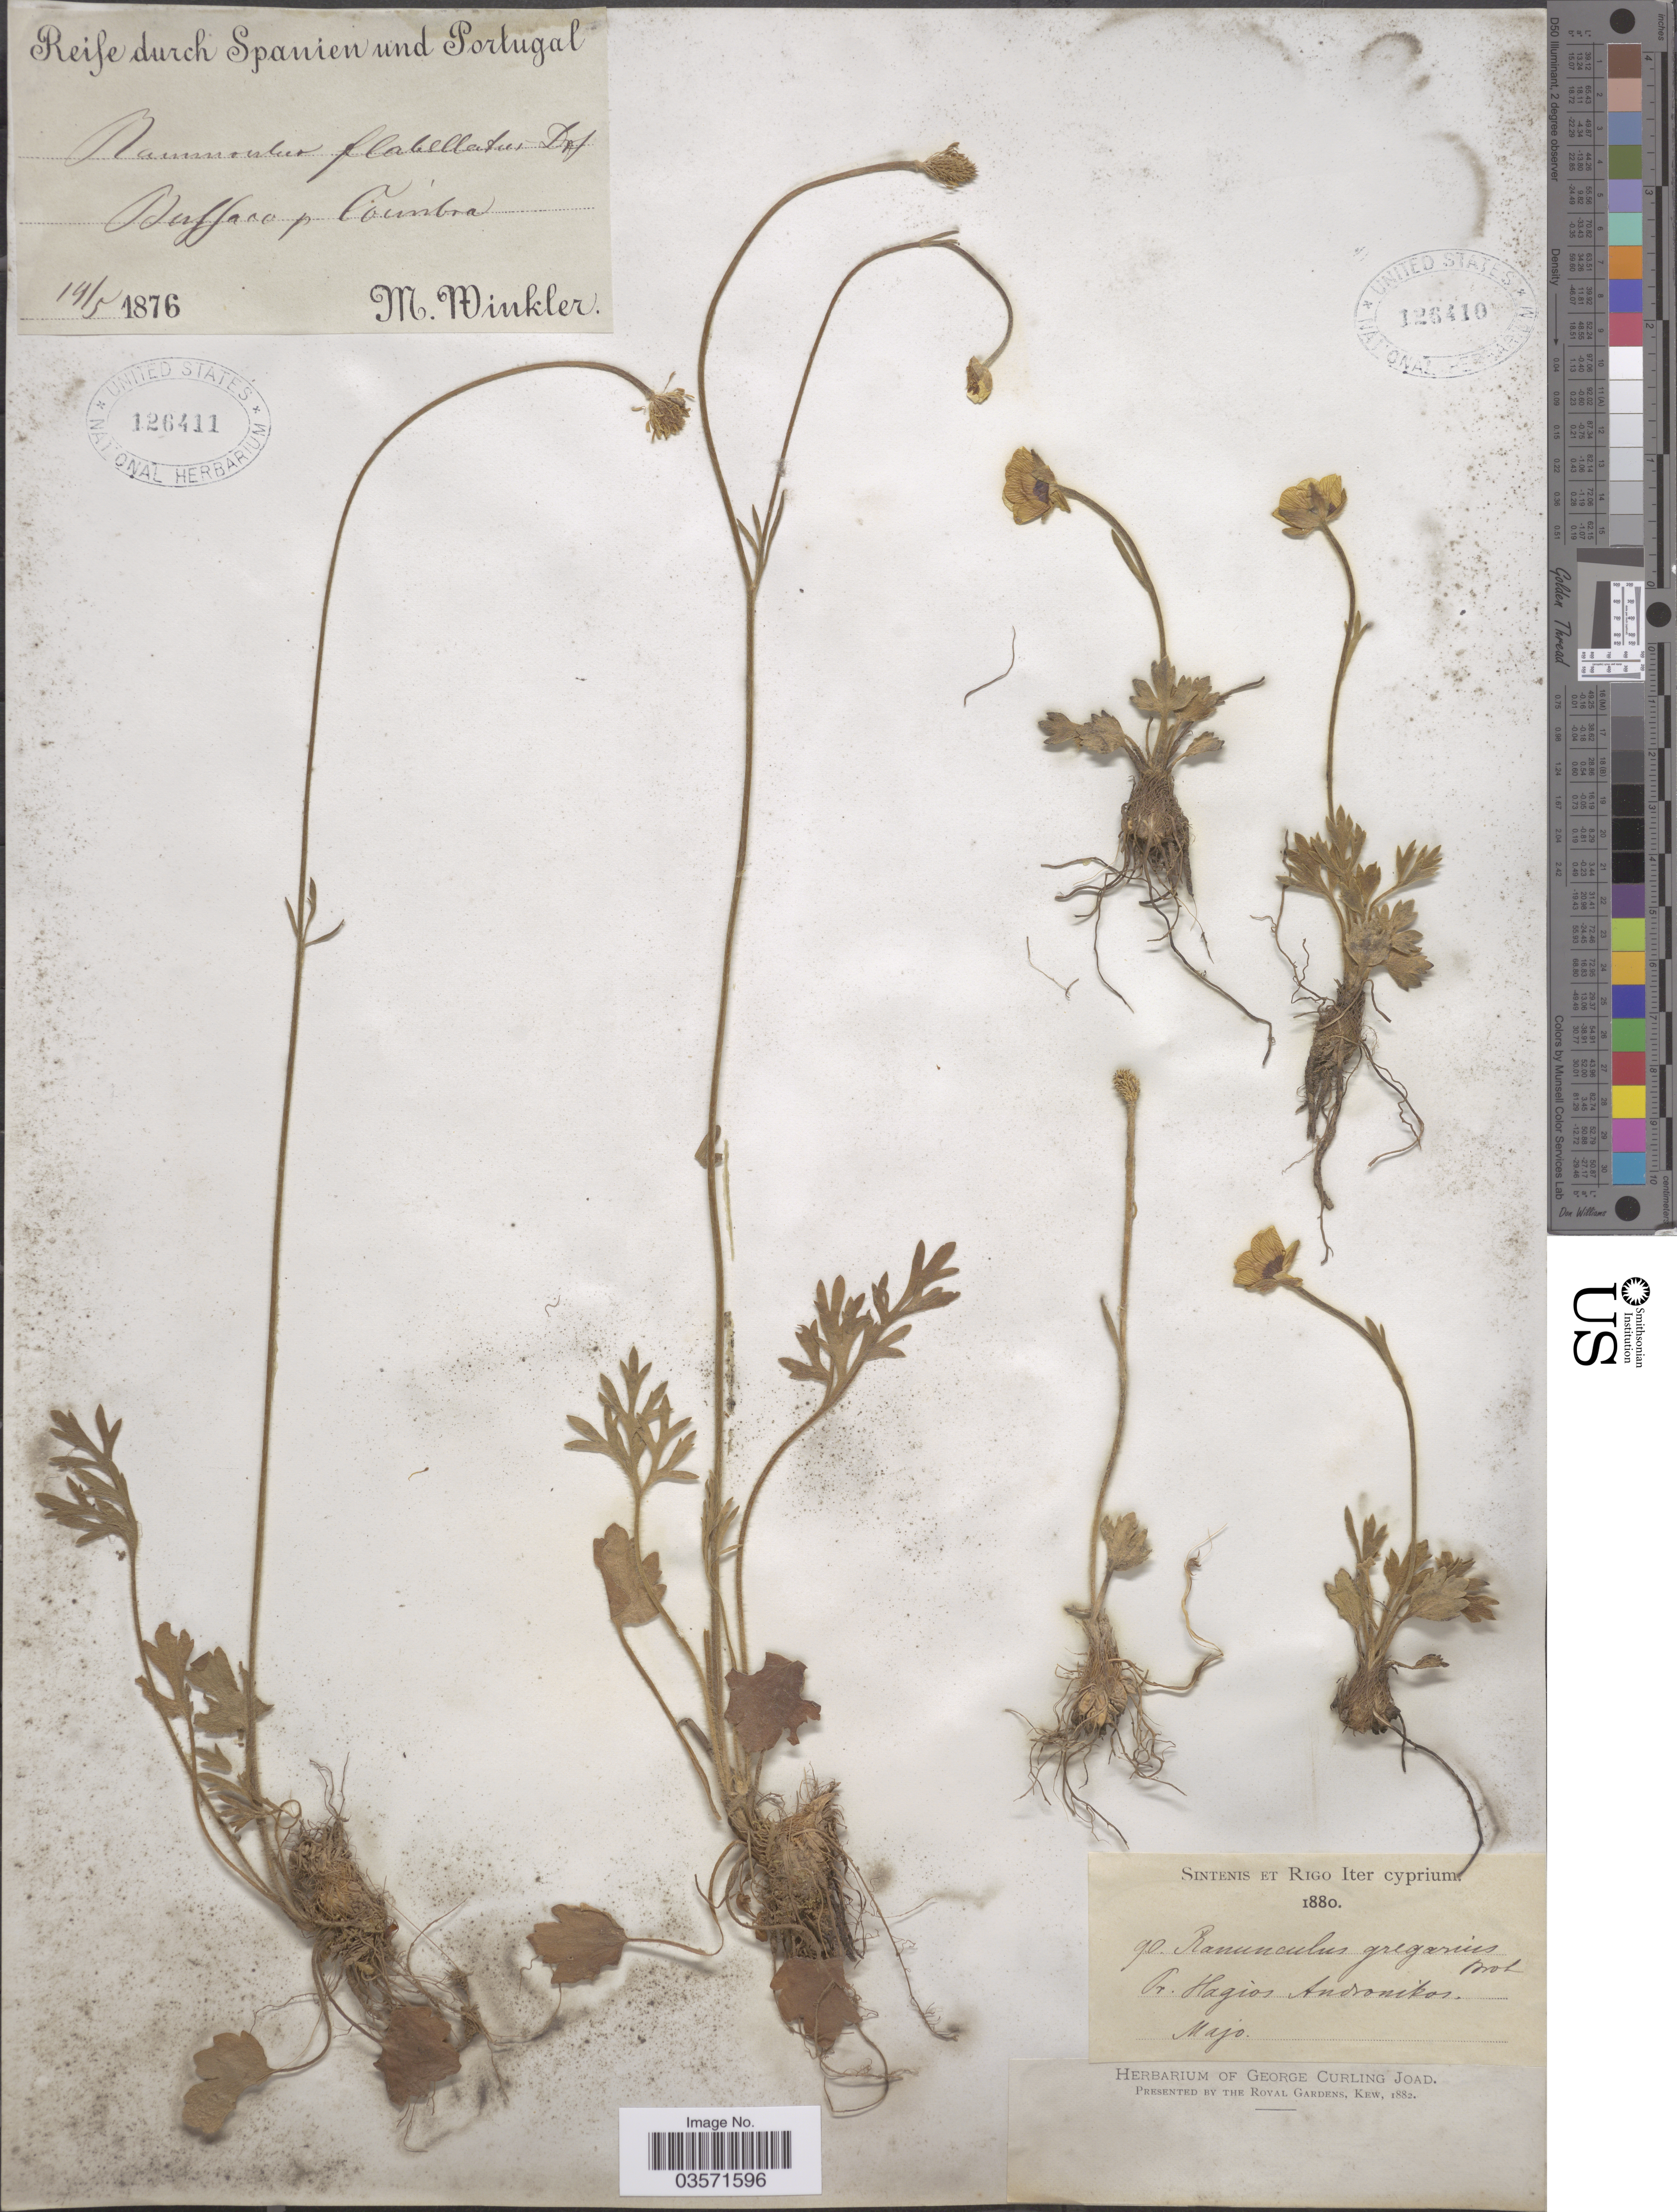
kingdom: Plantae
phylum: Tracheophyta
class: Magnoliopsida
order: Ranunculales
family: Ranunculaceae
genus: Ranunculus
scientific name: Ranunculus gregarius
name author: Brot.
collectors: -. Sintenis & -- Rigo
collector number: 90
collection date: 1880-05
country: Cyprus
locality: Iter cyprium. Pr. Hagios Andronikos.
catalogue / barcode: US 126410-2